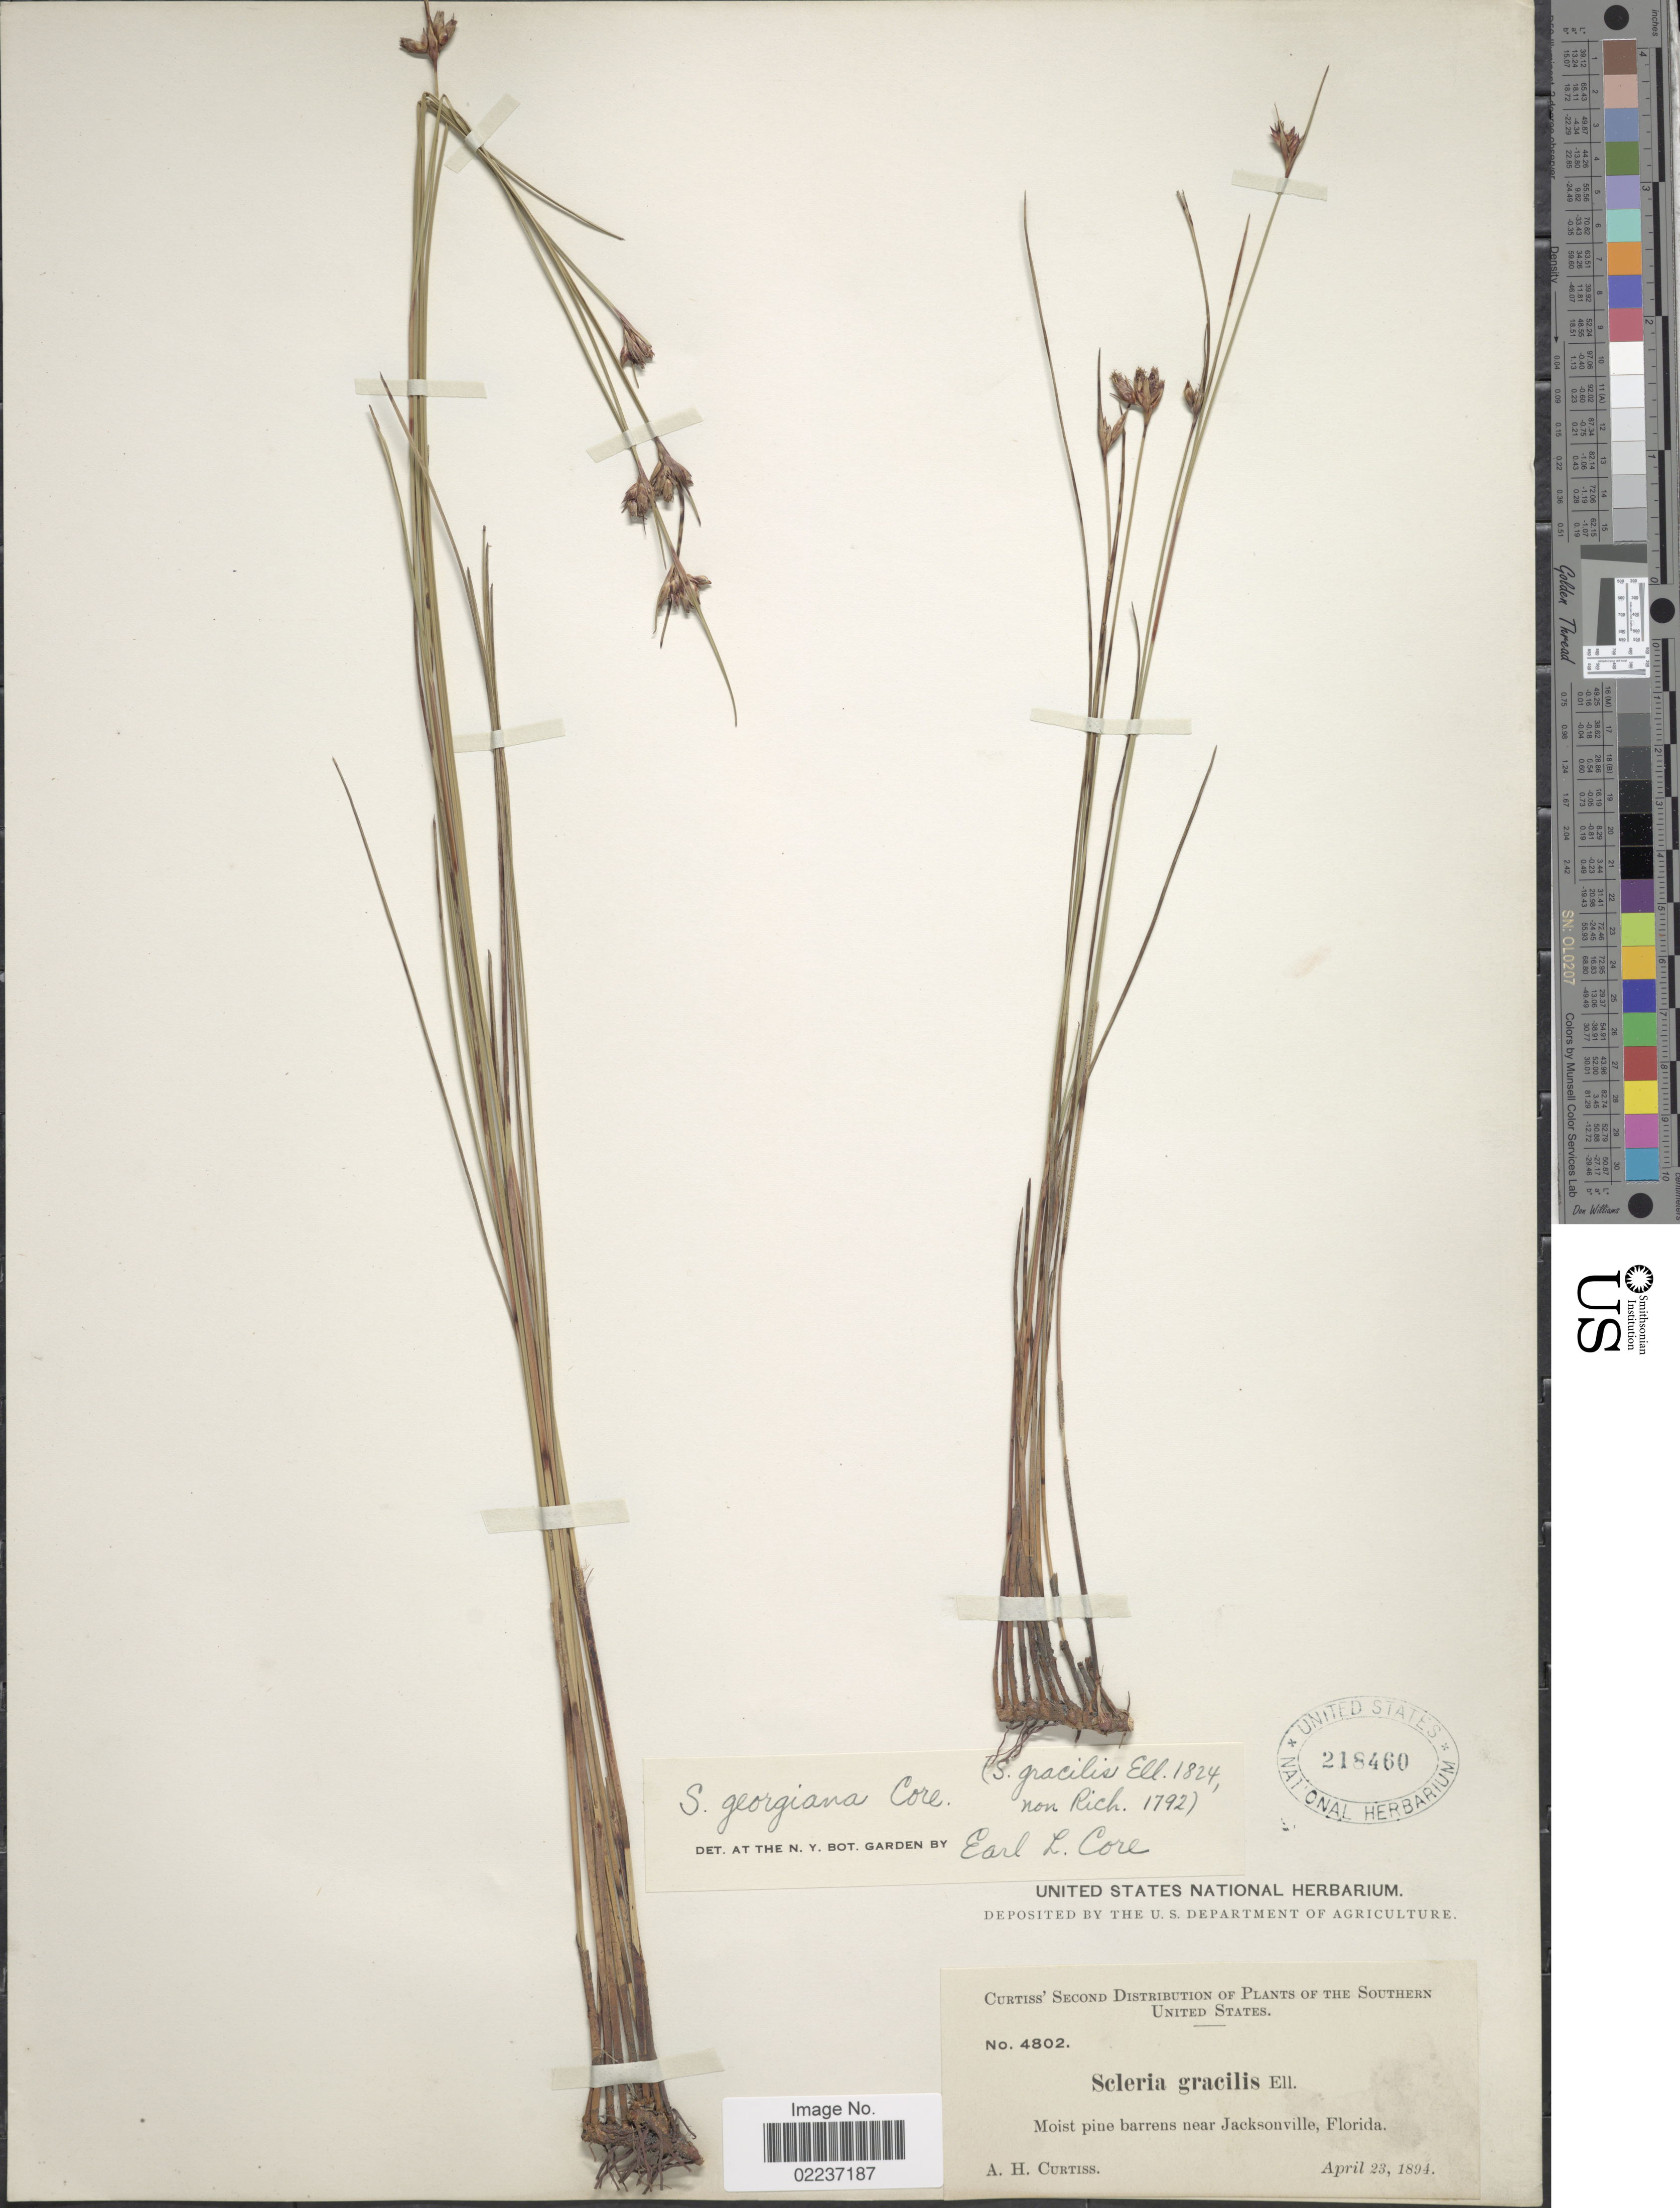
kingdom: Plantae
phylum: Tracheophyta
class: Liliopsida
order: Poales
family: Cyperaceae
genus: Scleria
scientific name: Scleria georgiana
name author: Core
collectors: A. H. Curtiss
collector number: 4802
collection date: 1894-04-23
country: United States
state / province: Florida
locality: Moist pine barrens near Jacksonville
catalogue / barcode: US 218460